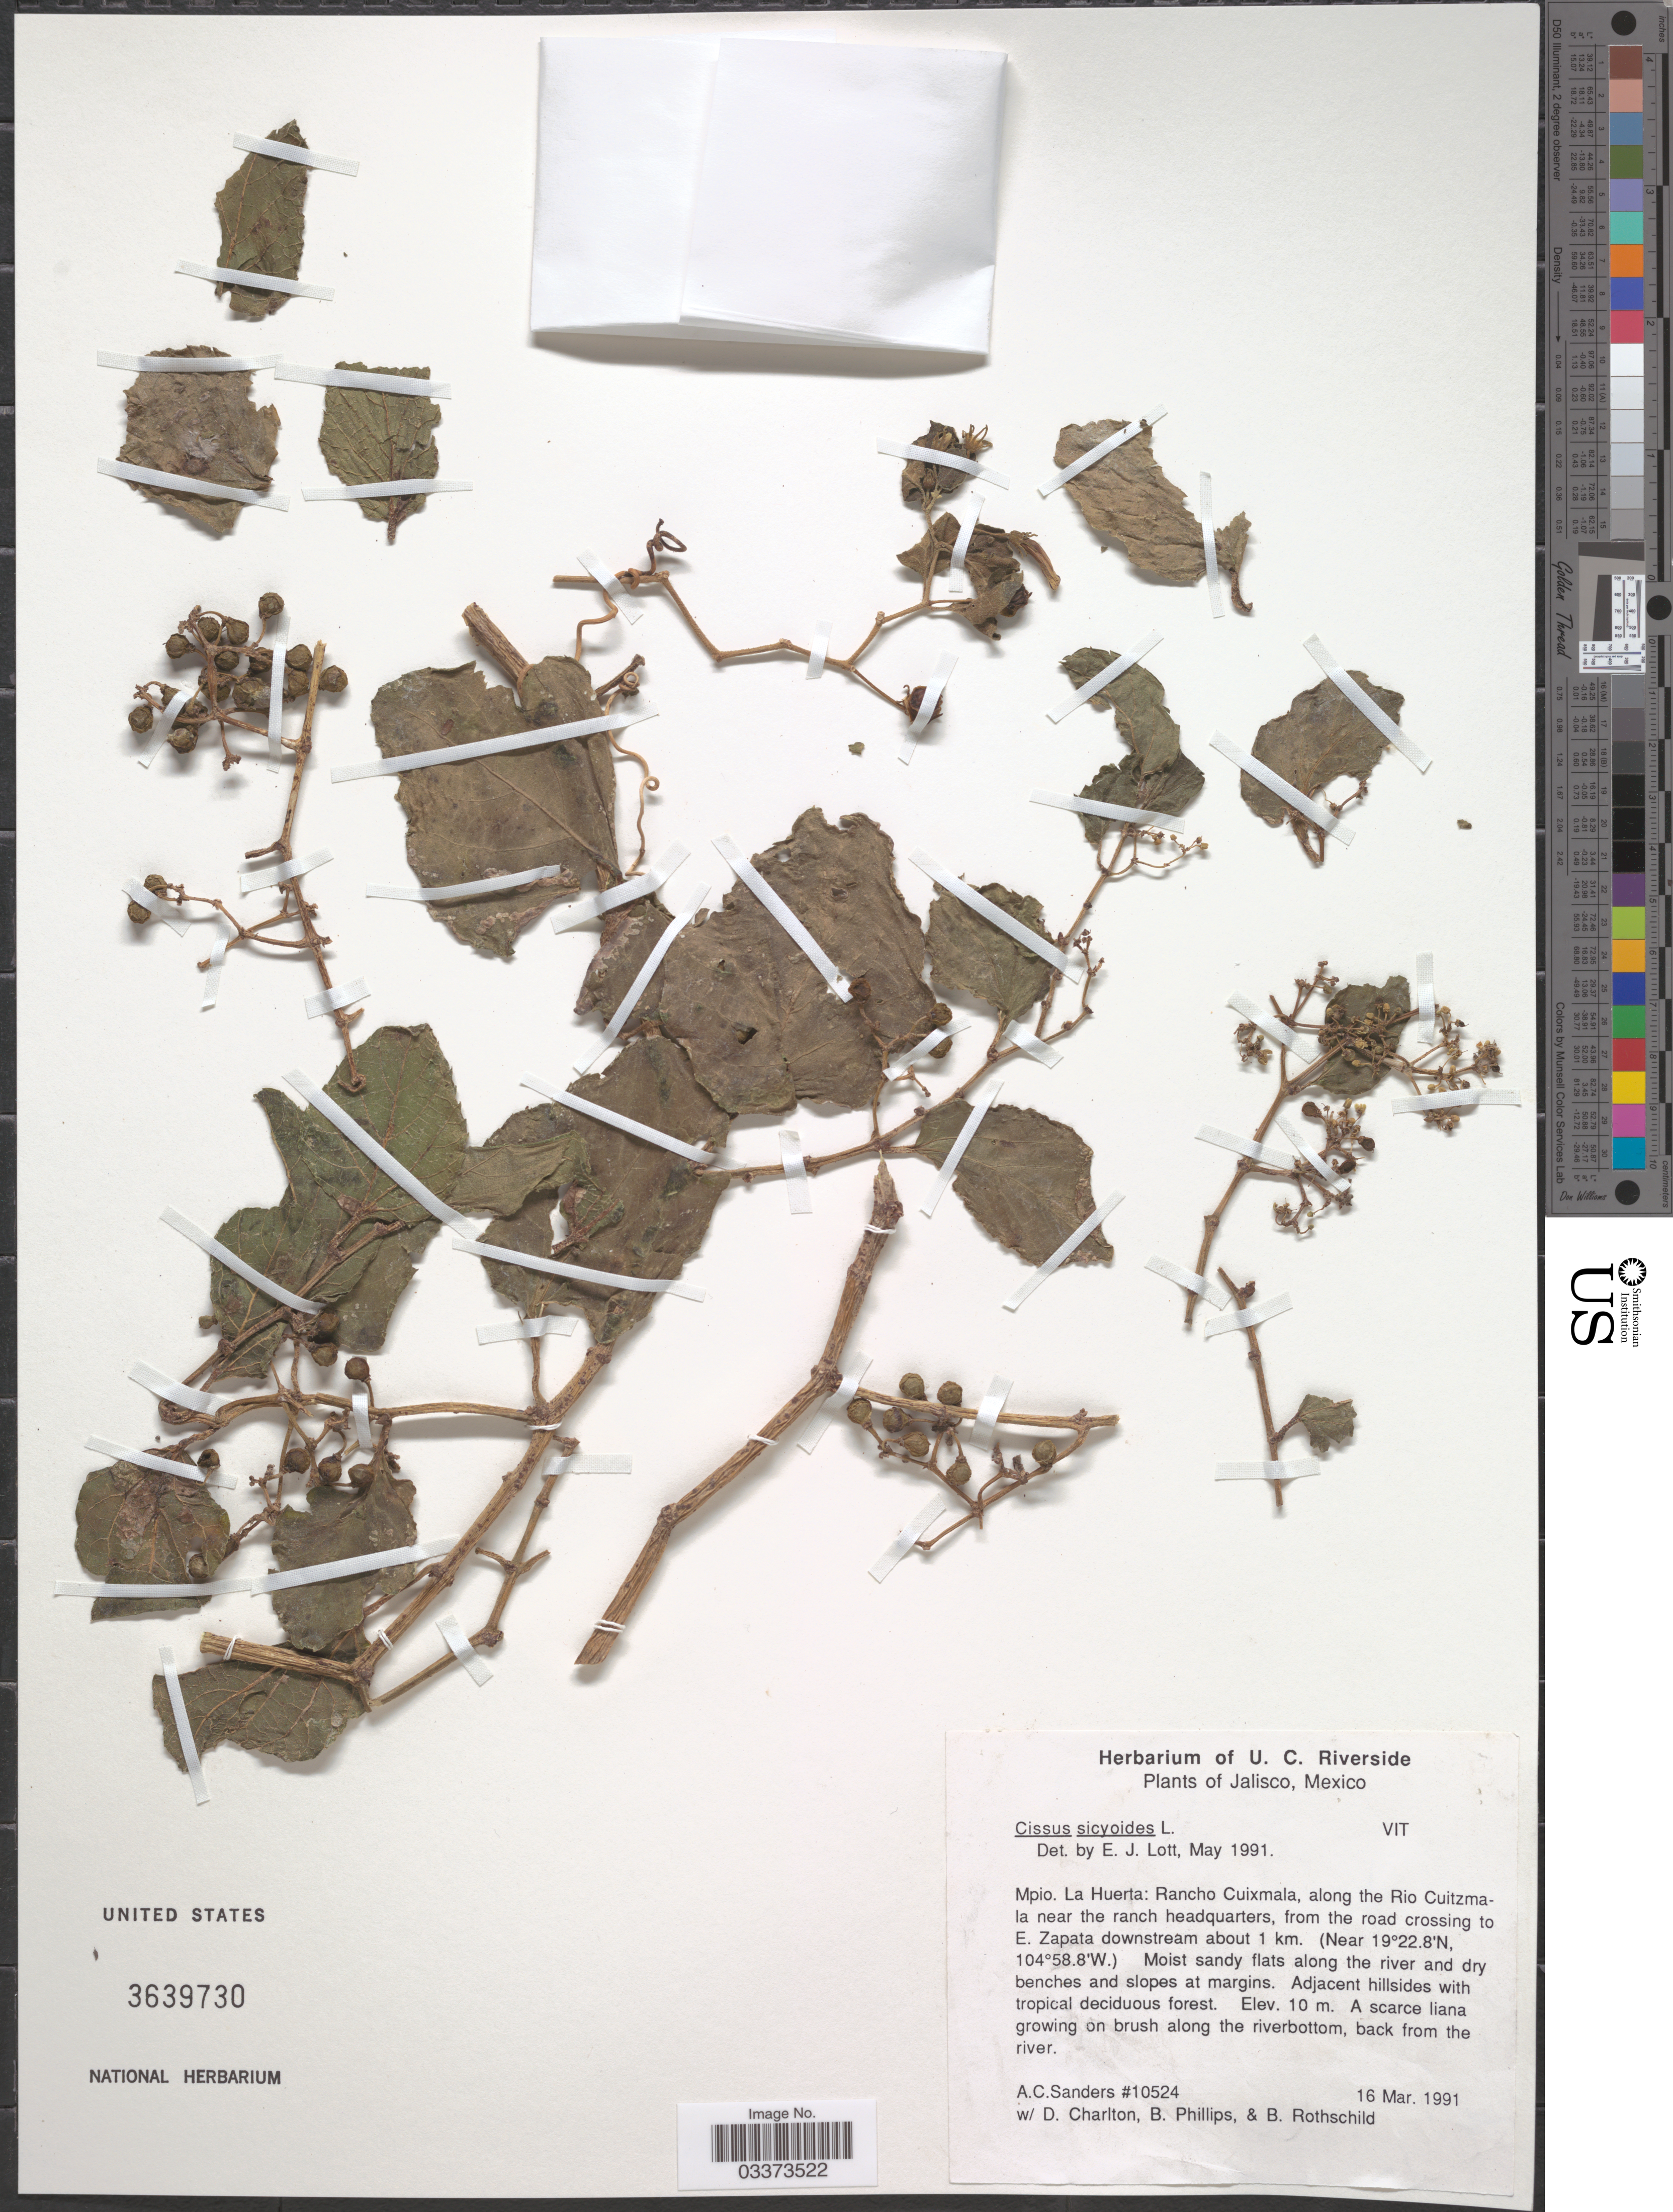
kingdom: Plantae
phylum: Tracheophyta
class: Magnoliopsida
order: Vitales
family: Vitaceae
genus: Cissus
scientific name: Cissus verticillata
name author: (L.) Nicolson & C.E. Jarvis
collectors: A. Sanders, D. Charlton, Phillips, B. & B. Rothschild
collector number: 10524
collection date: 1991-03-16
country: Mexico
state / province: Jalisco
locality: Mpio. La Huerta: Rancho Cuixmala, along the Rio Cuitzmala near the ranch headquarters, from the road crossing to E. Zapata downstream about 1 km.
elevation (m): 10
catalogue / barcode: US 3639730